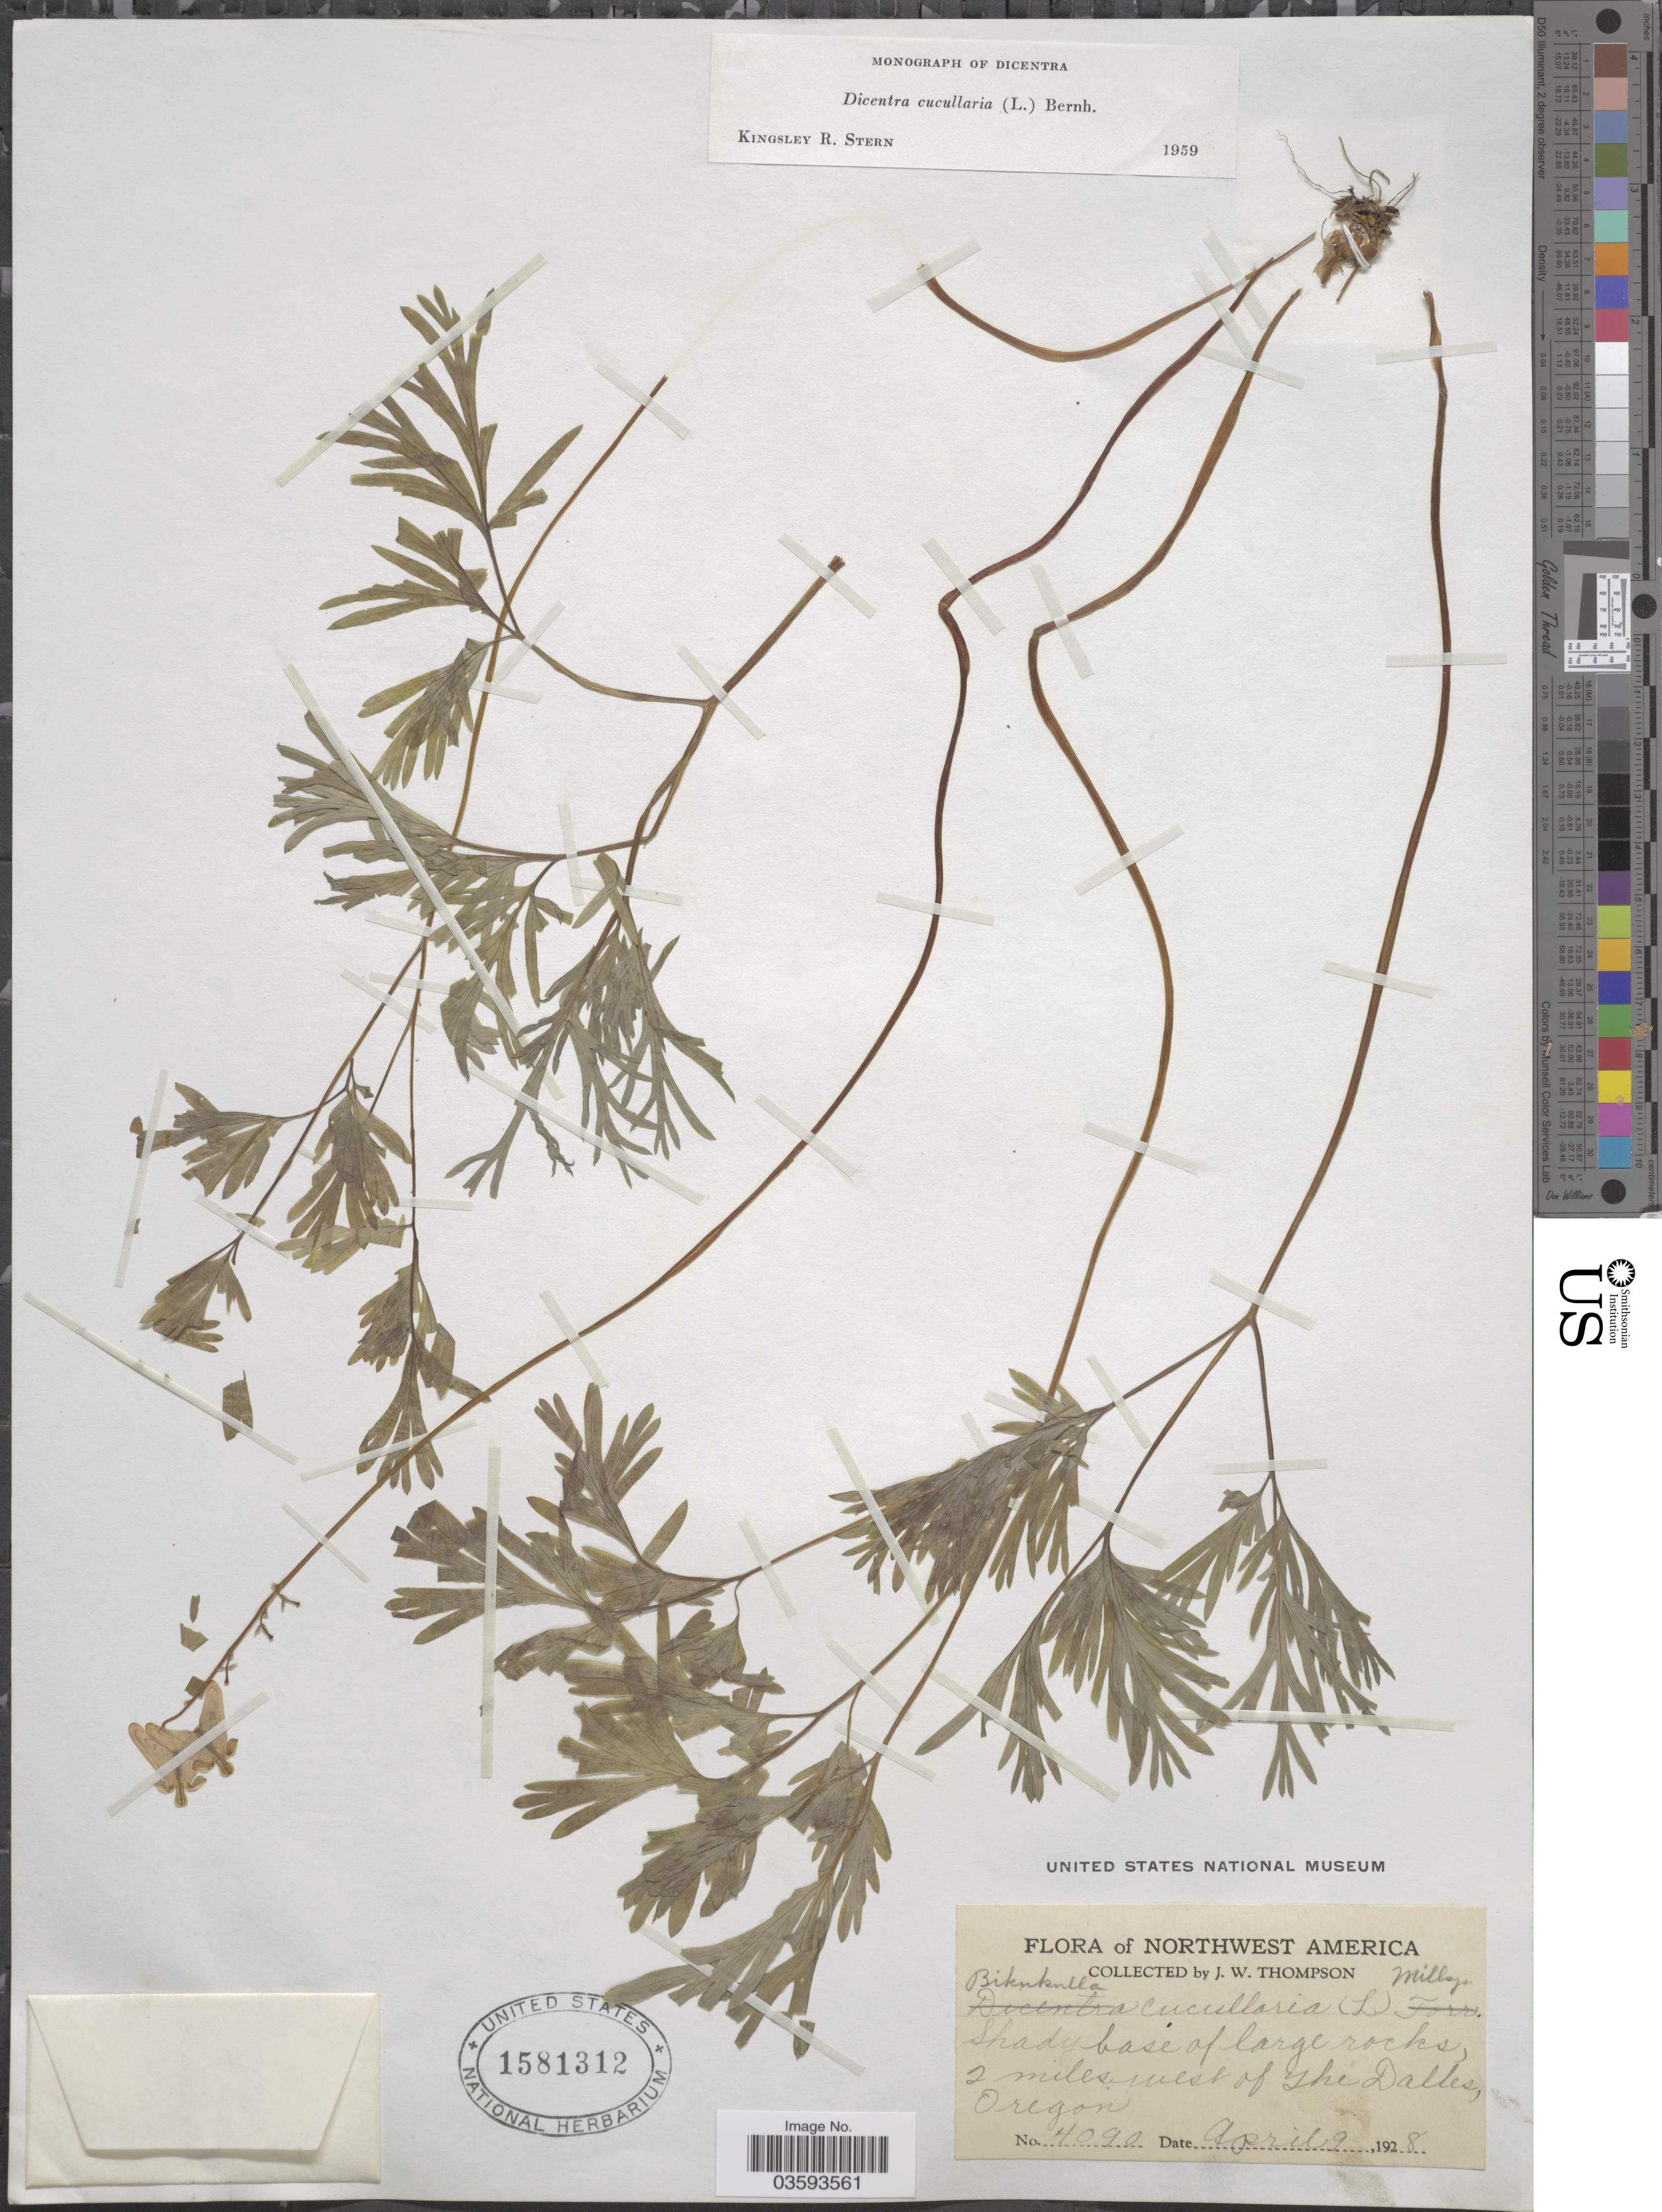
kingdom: Plantae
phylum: Tracheophyta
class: Magnoliopsida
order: Ranunculales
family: Papaveraceae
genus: Dicentra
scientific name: Dicentra cucullaria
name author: (L.) Bernh.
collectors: J. Thompson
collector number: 4090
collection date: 1928-04-09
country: United States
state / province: Oregon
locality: Shady base of large rocks, 2 miles west of the Dalles.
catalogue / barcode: US 1581312